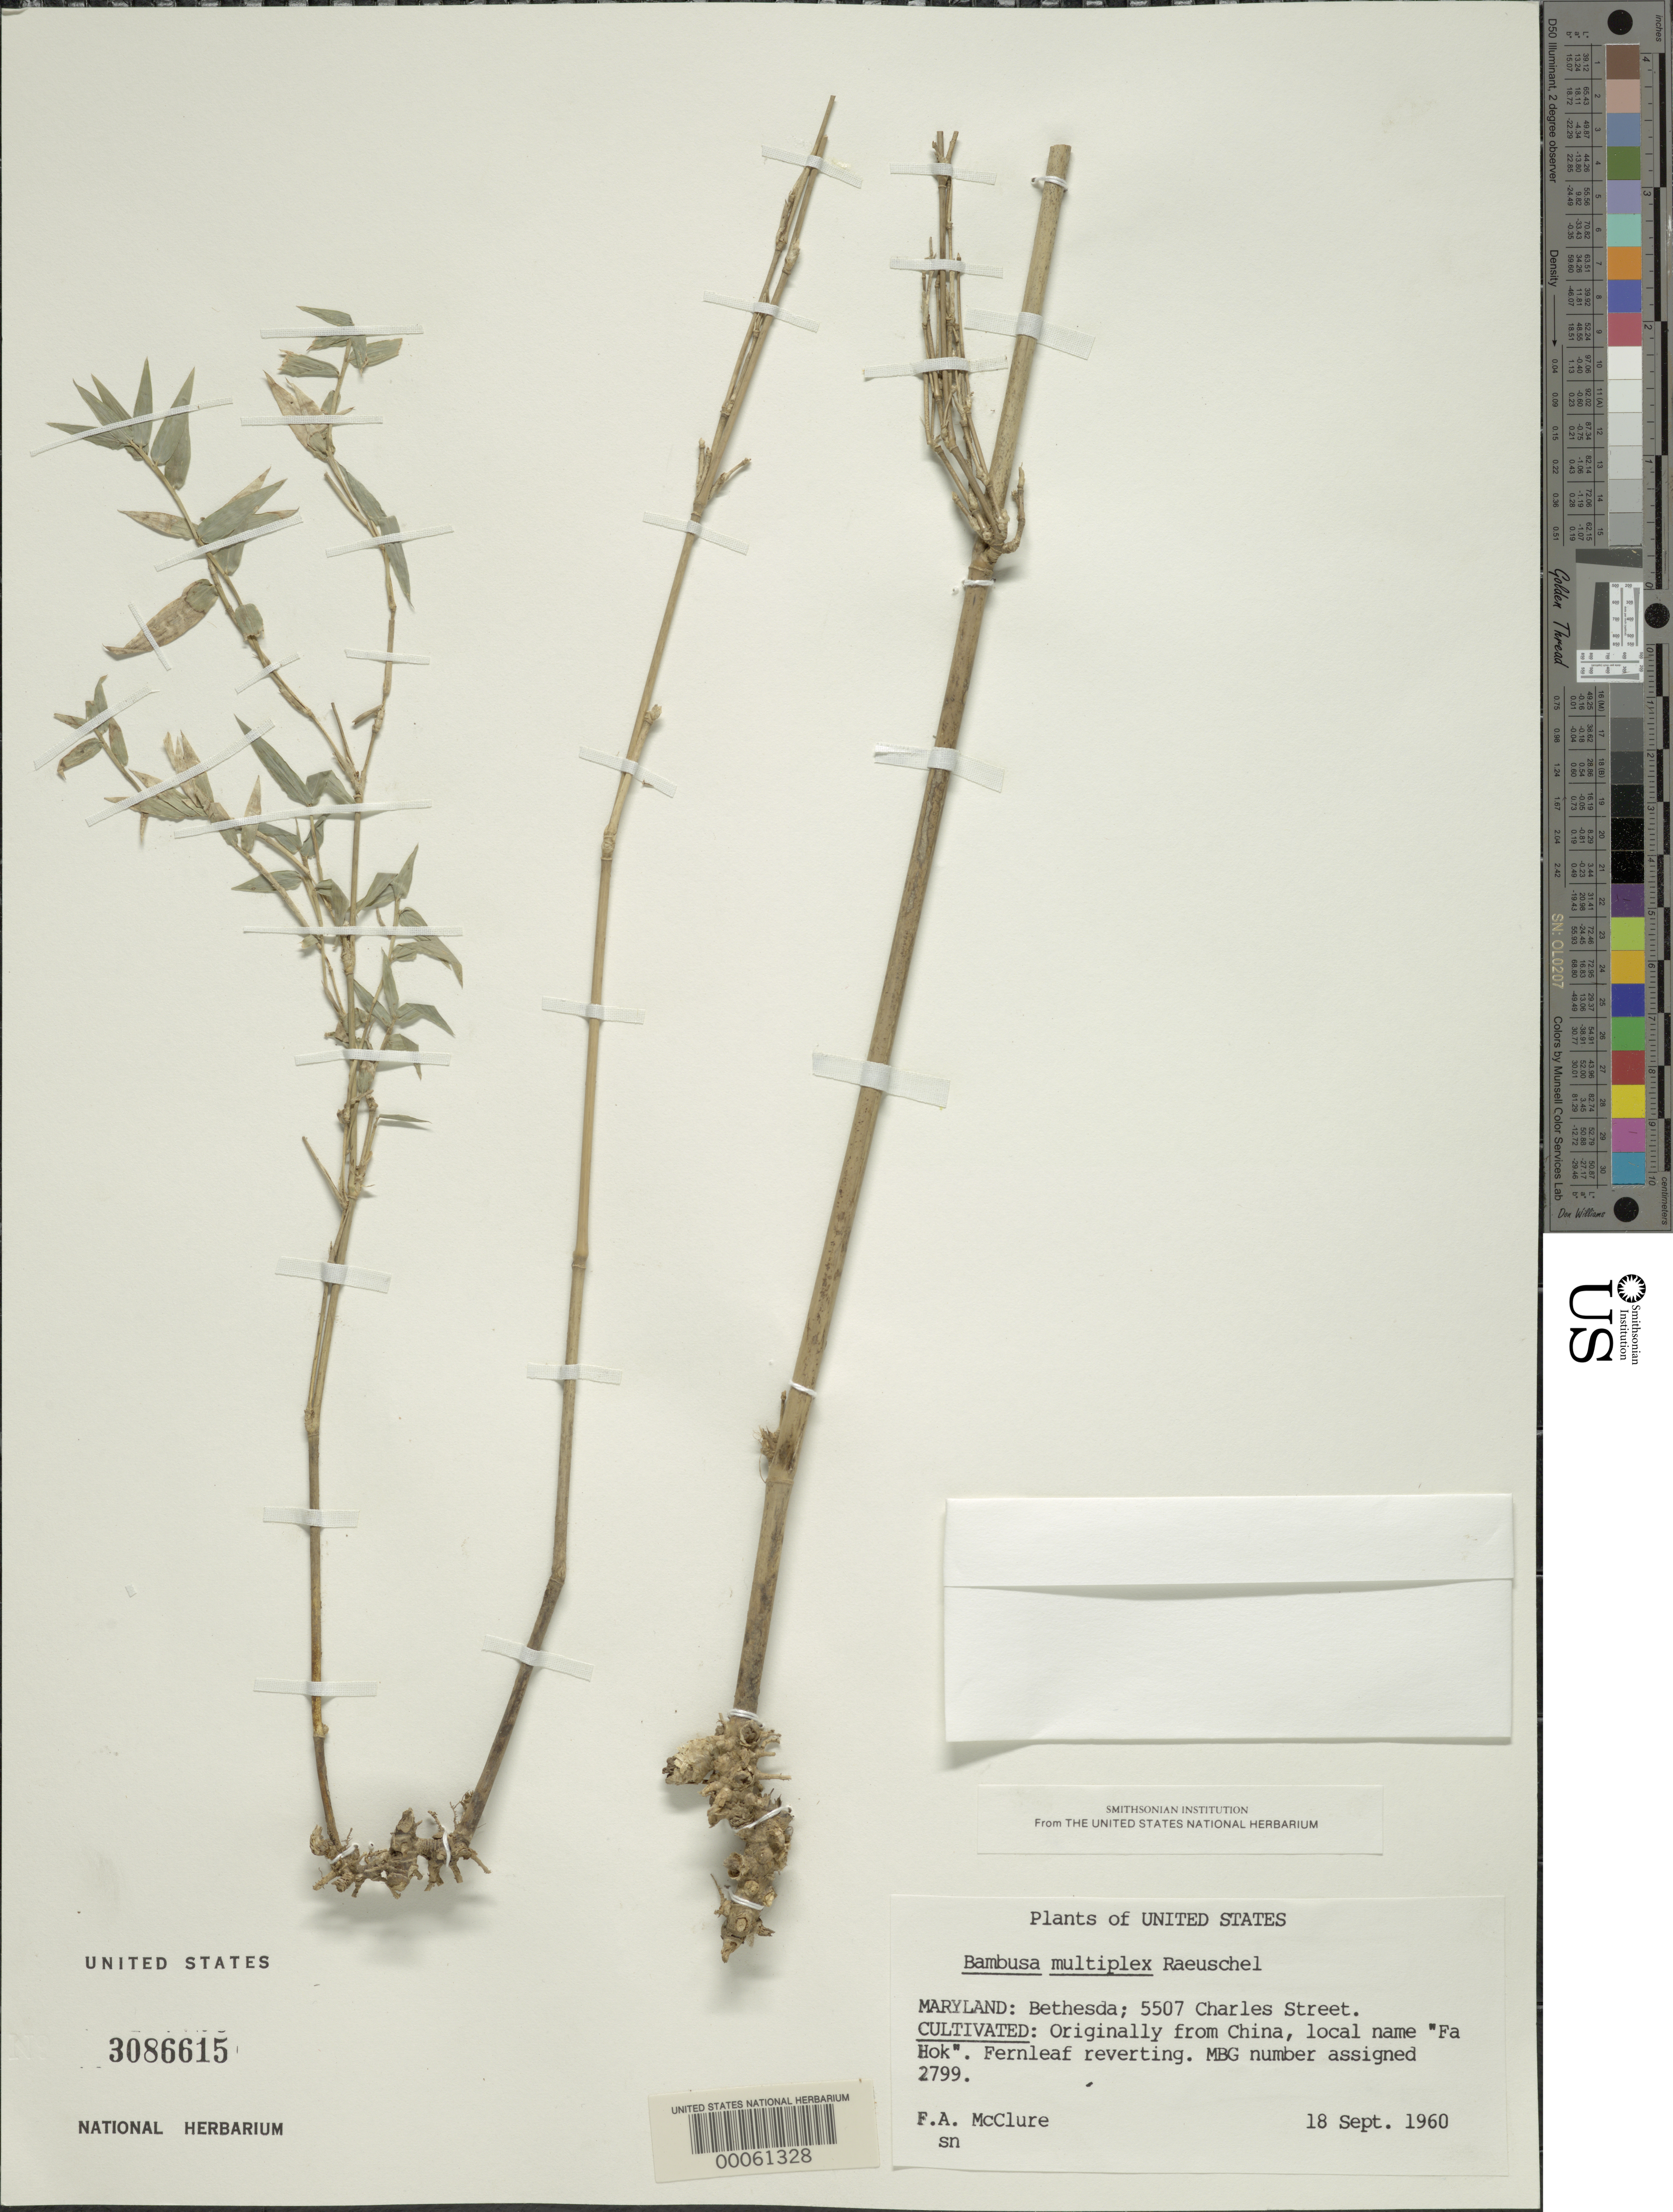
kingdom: Plantae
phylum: Tracheophyta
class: Liliopsida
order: Poales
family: Poaceae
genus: Bambusa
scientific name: Bambusa multiplex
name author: (Lour.) Raeusch. ex Schult. & Schult. f.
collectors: F. A. McClure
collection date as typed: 18 Sep 1960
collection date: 1960-09-18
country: United States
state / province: Maryland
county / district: Montgomery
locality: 5507 Charles Street, Bethesda (McClure's garden)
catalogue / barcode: US 3086615